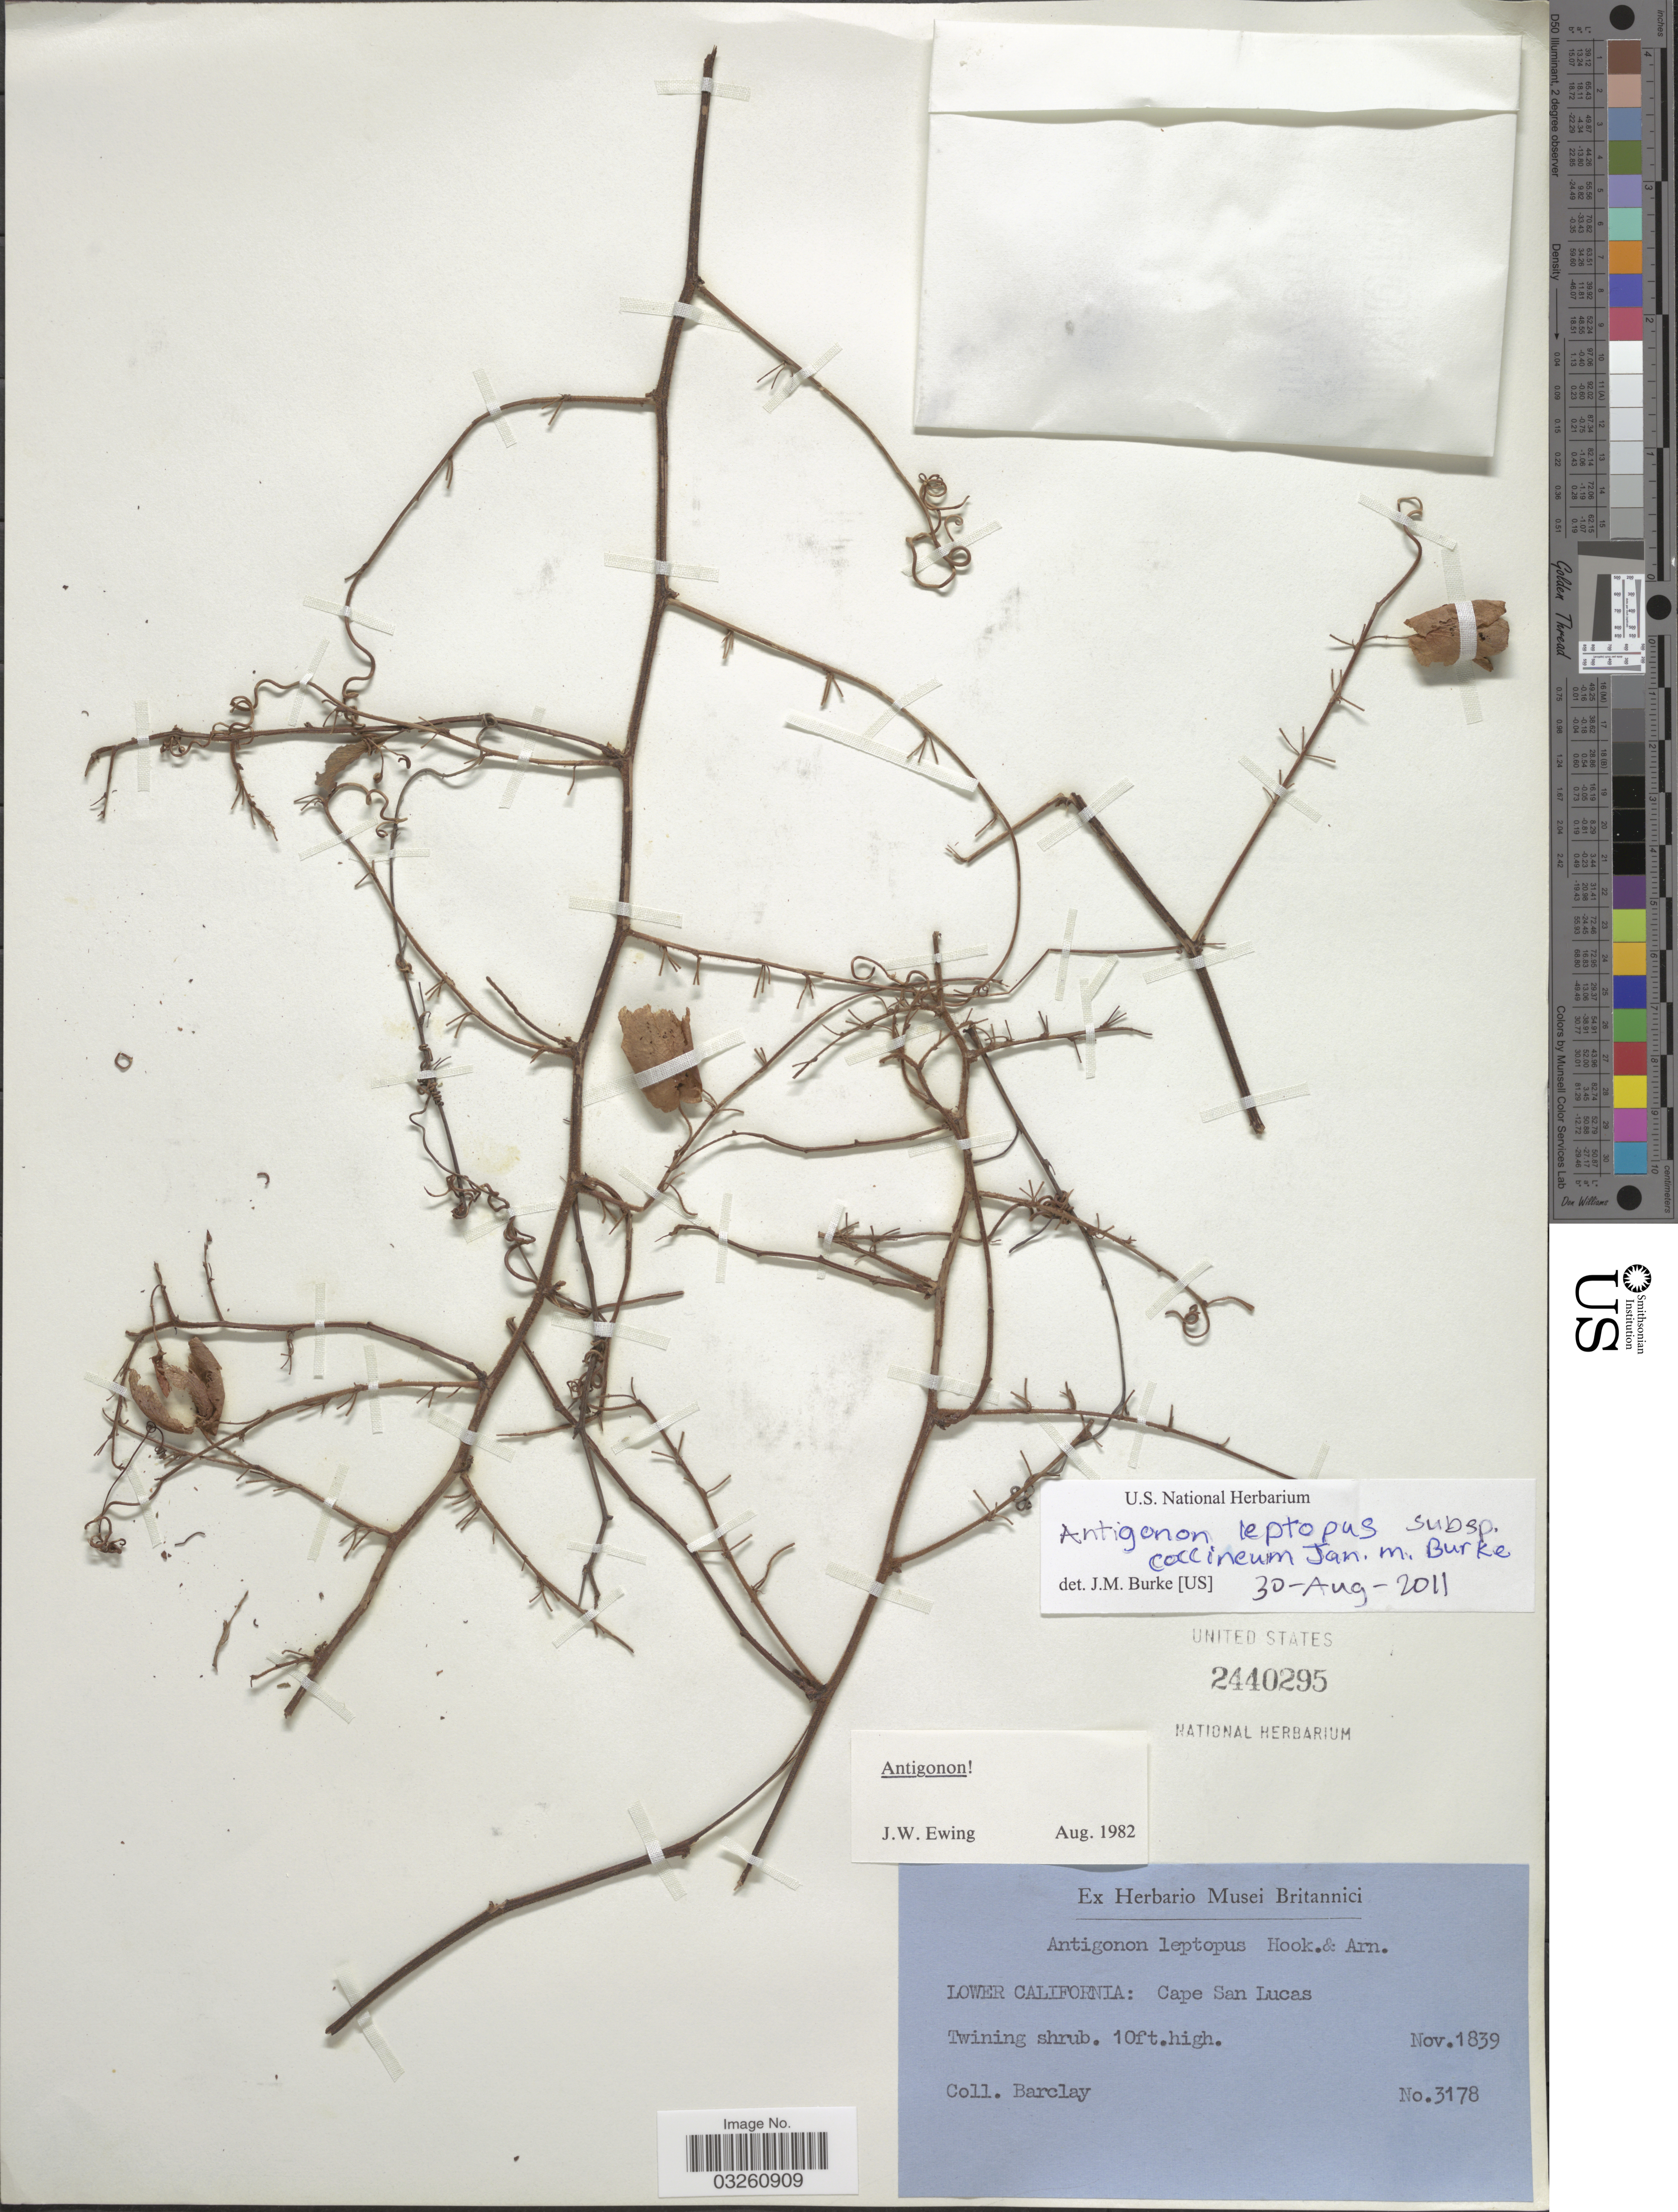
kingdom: Plantae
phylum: Tracheophyta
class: Magnoliopsida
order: Caryophyllales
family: Polygonaceae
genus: Antigonon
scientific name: Antigonon leptopus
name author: Hook. & Arn.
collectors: -- Barclay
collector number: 3178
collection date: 1839-11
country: Mexico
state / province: Baja California Sur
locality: Lower California: Cape San Lucas.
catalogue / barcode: US 2440295